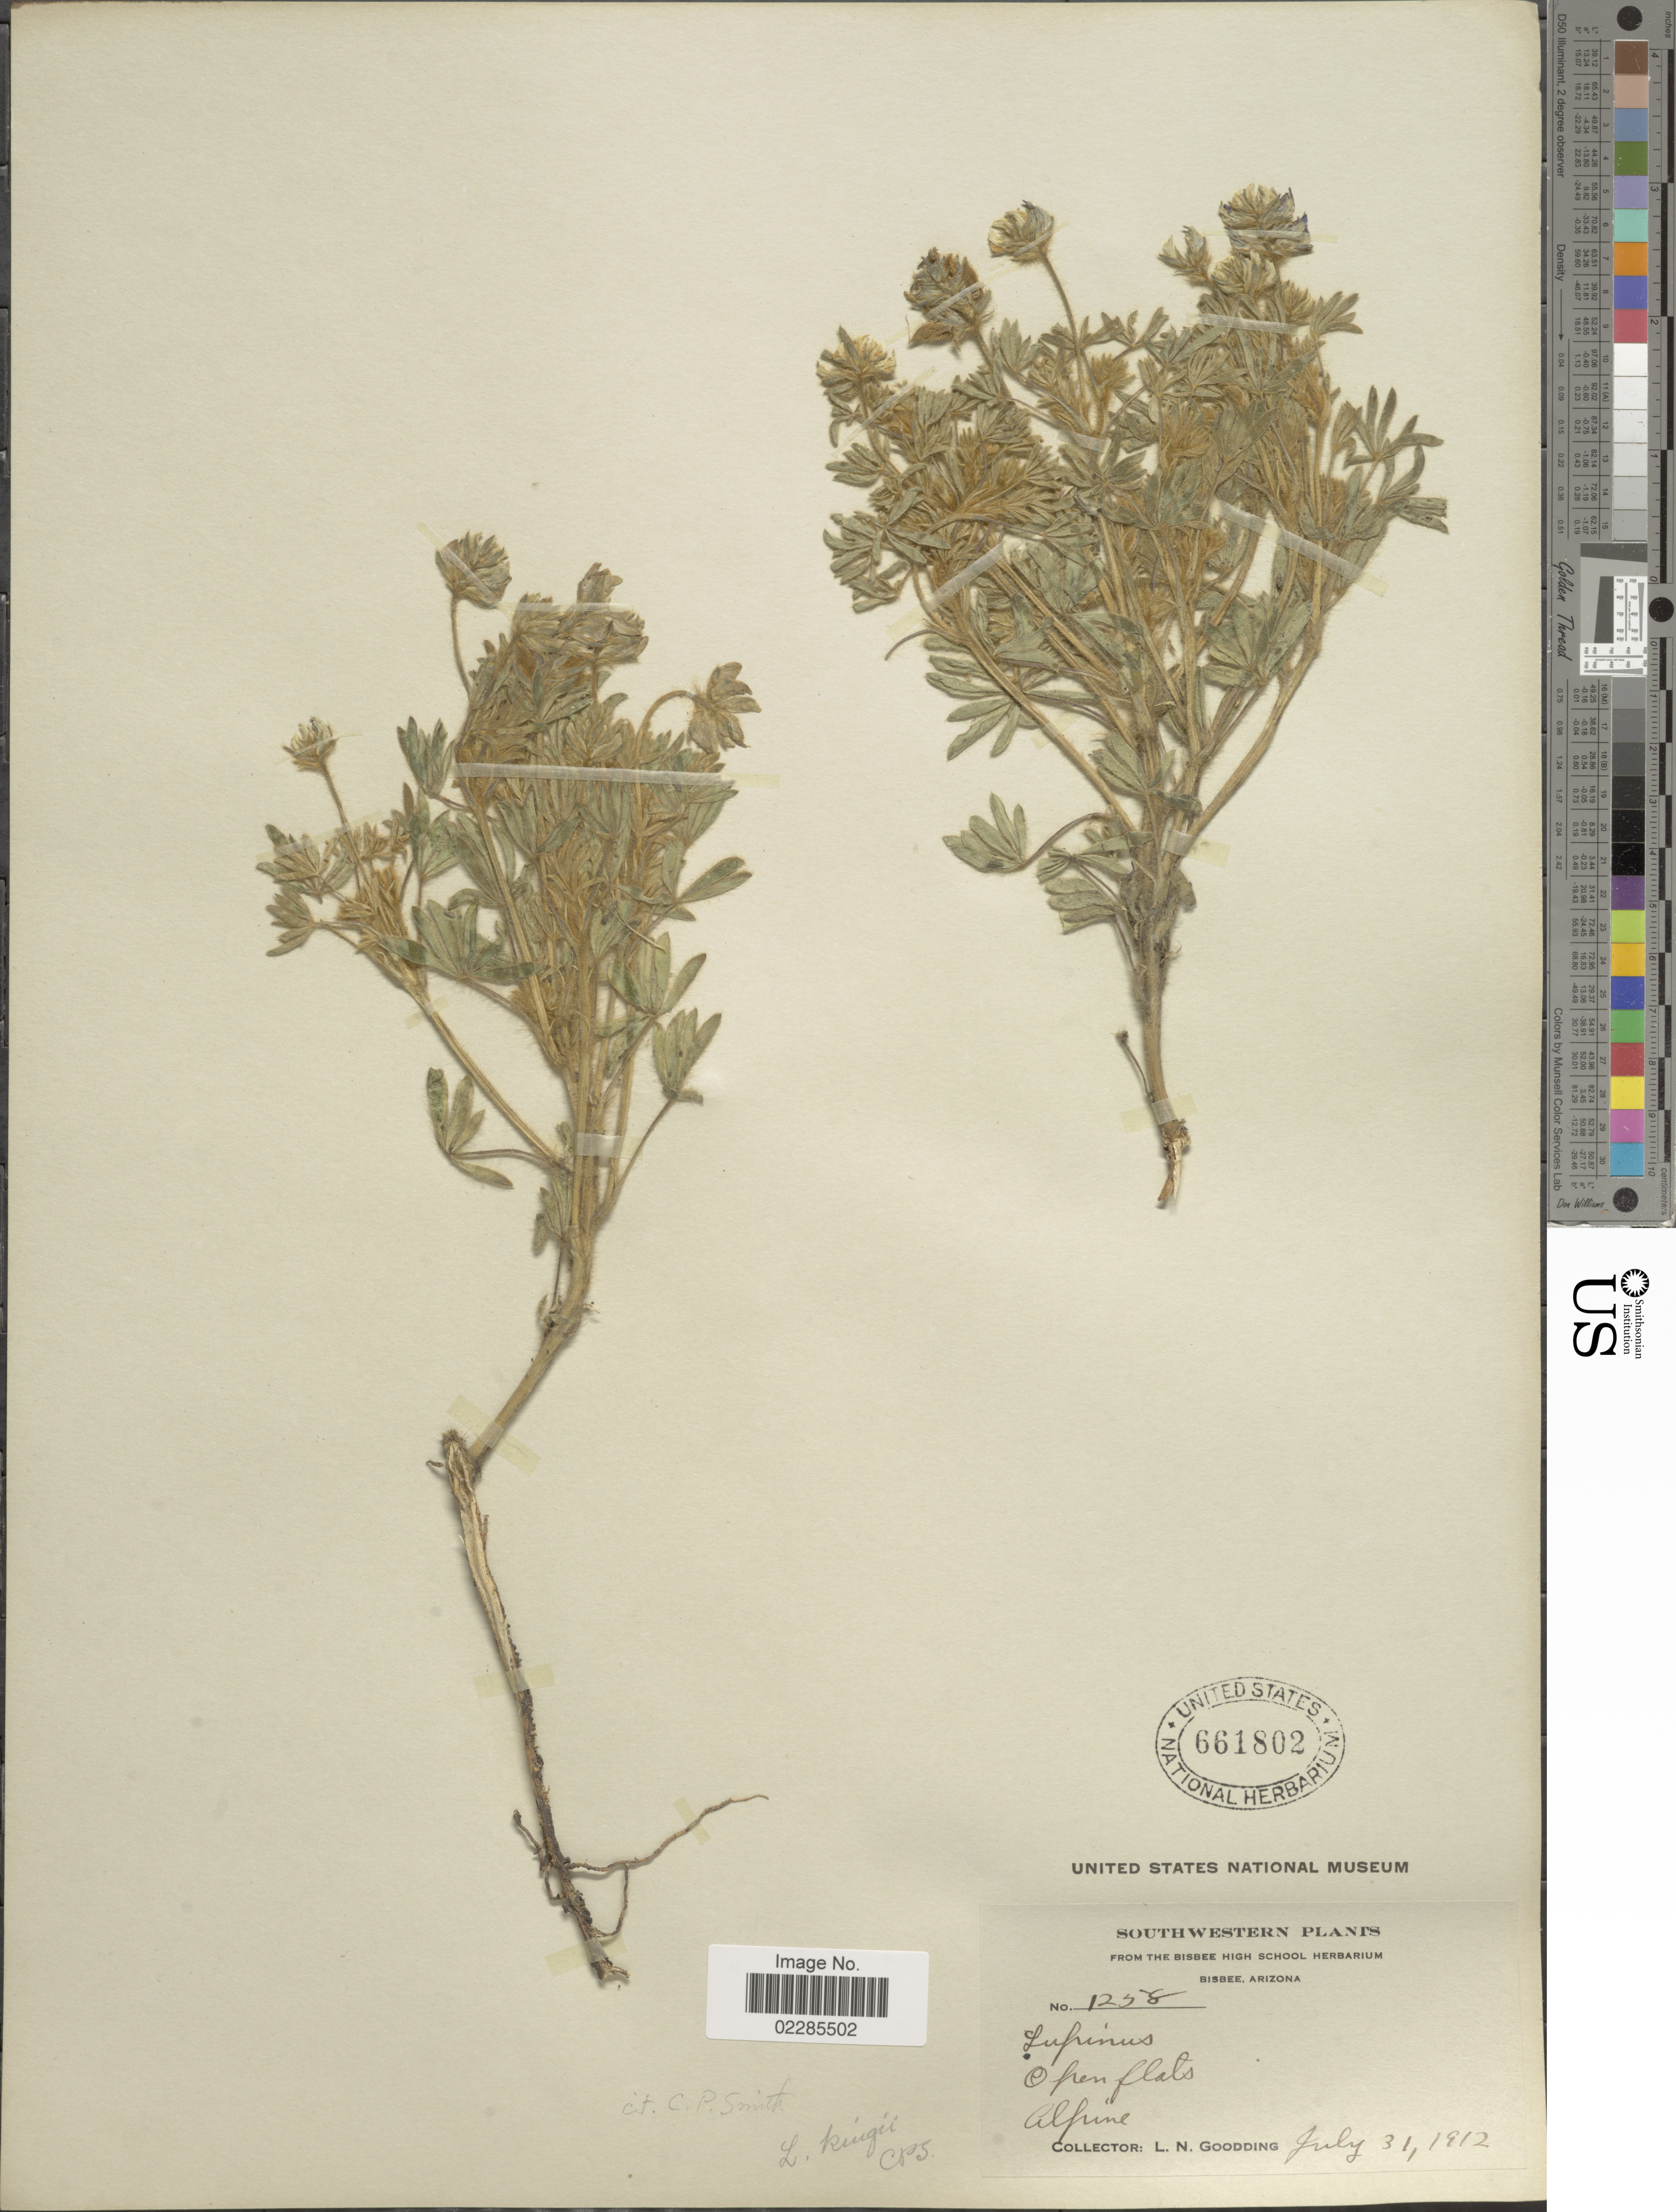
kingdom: Plantae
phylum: Tracheophyta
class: Magnoliopsida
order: Fabales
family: Fabaceae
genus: Lupinus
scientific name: Lupinus kingii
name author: S. Watson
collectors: L. N. Goodding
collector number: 1258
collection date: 1912-07-31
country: United States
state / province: Arizona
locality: Southwestern, Open flats, Alpine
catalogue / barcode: US 661802